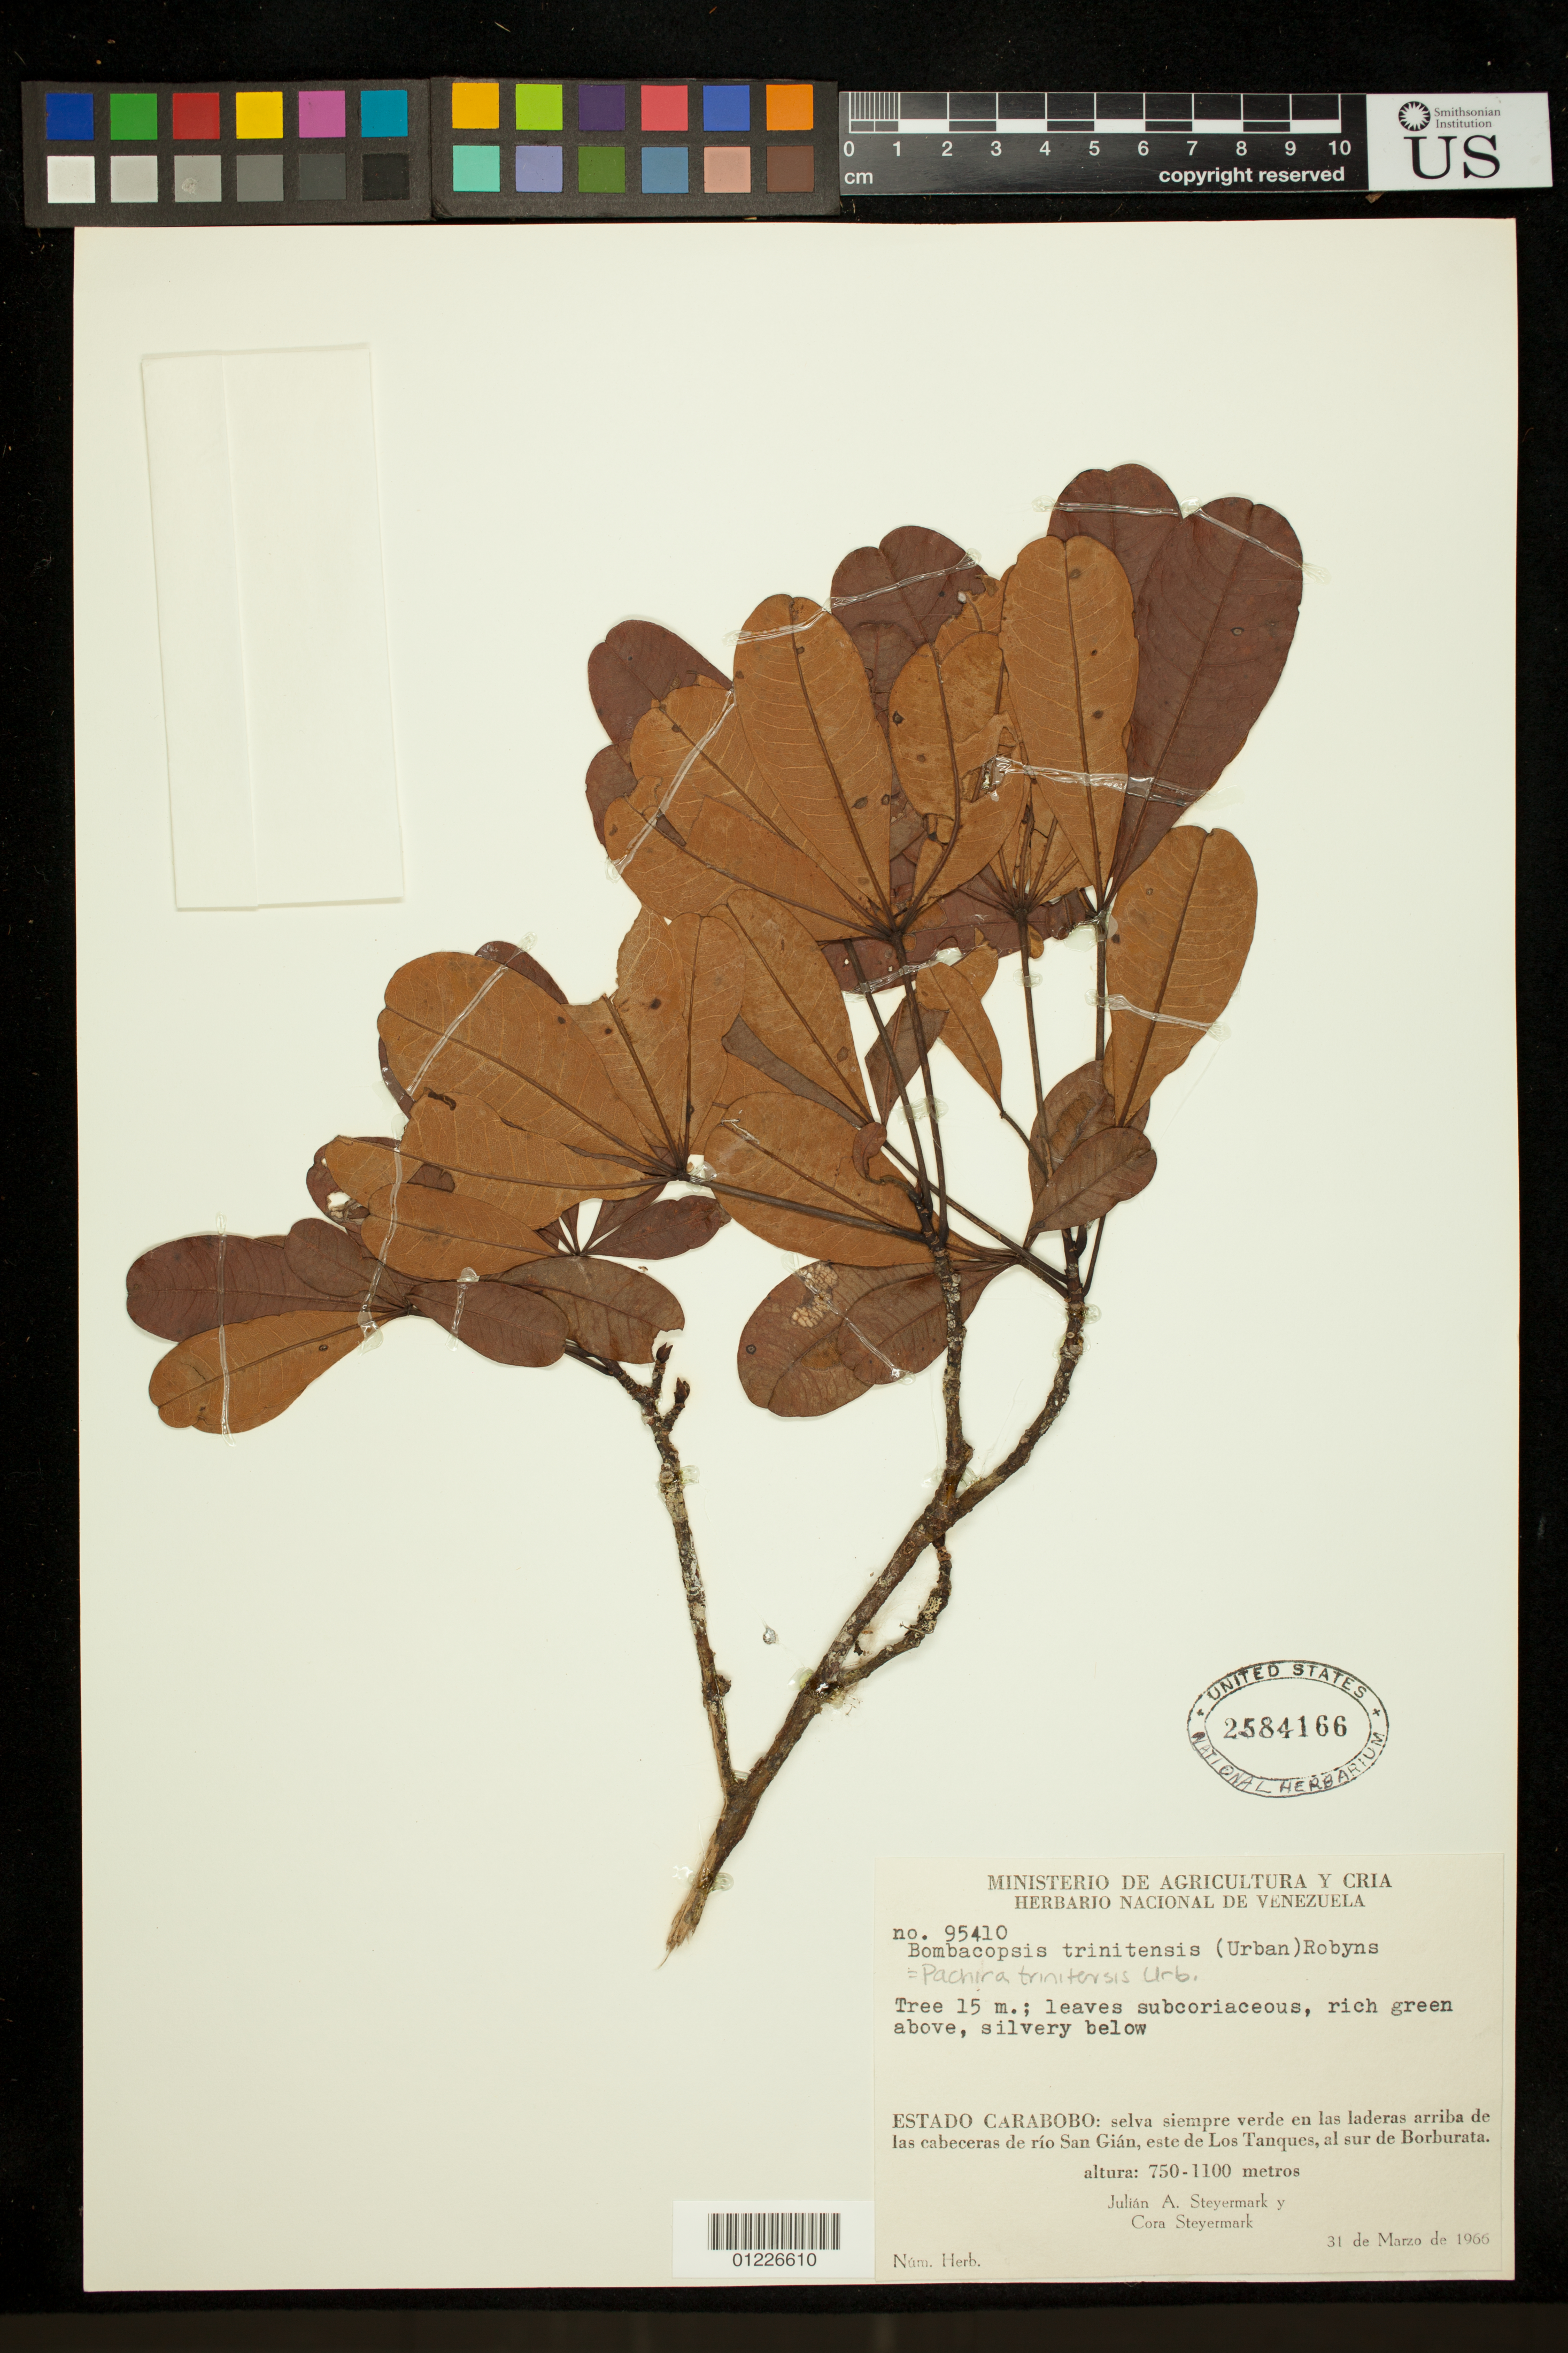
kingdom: Plantae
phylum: Tracheophyta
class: Magnoliopsida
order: Malvales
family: Malvaceae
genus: Pachira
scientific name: Pachira trinitensis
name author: Urb.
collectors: J. Steyermark & C. Steyermark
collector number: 95410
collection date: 1966-03-31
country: Venezuela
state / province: Carabobo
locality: Estado Carabobo: selva siempre verde en las laderas arriba de las cabeceras de rio San Gian, este de Los Tanques, al sur de Borburata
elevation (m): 750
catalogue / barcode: US 2584166